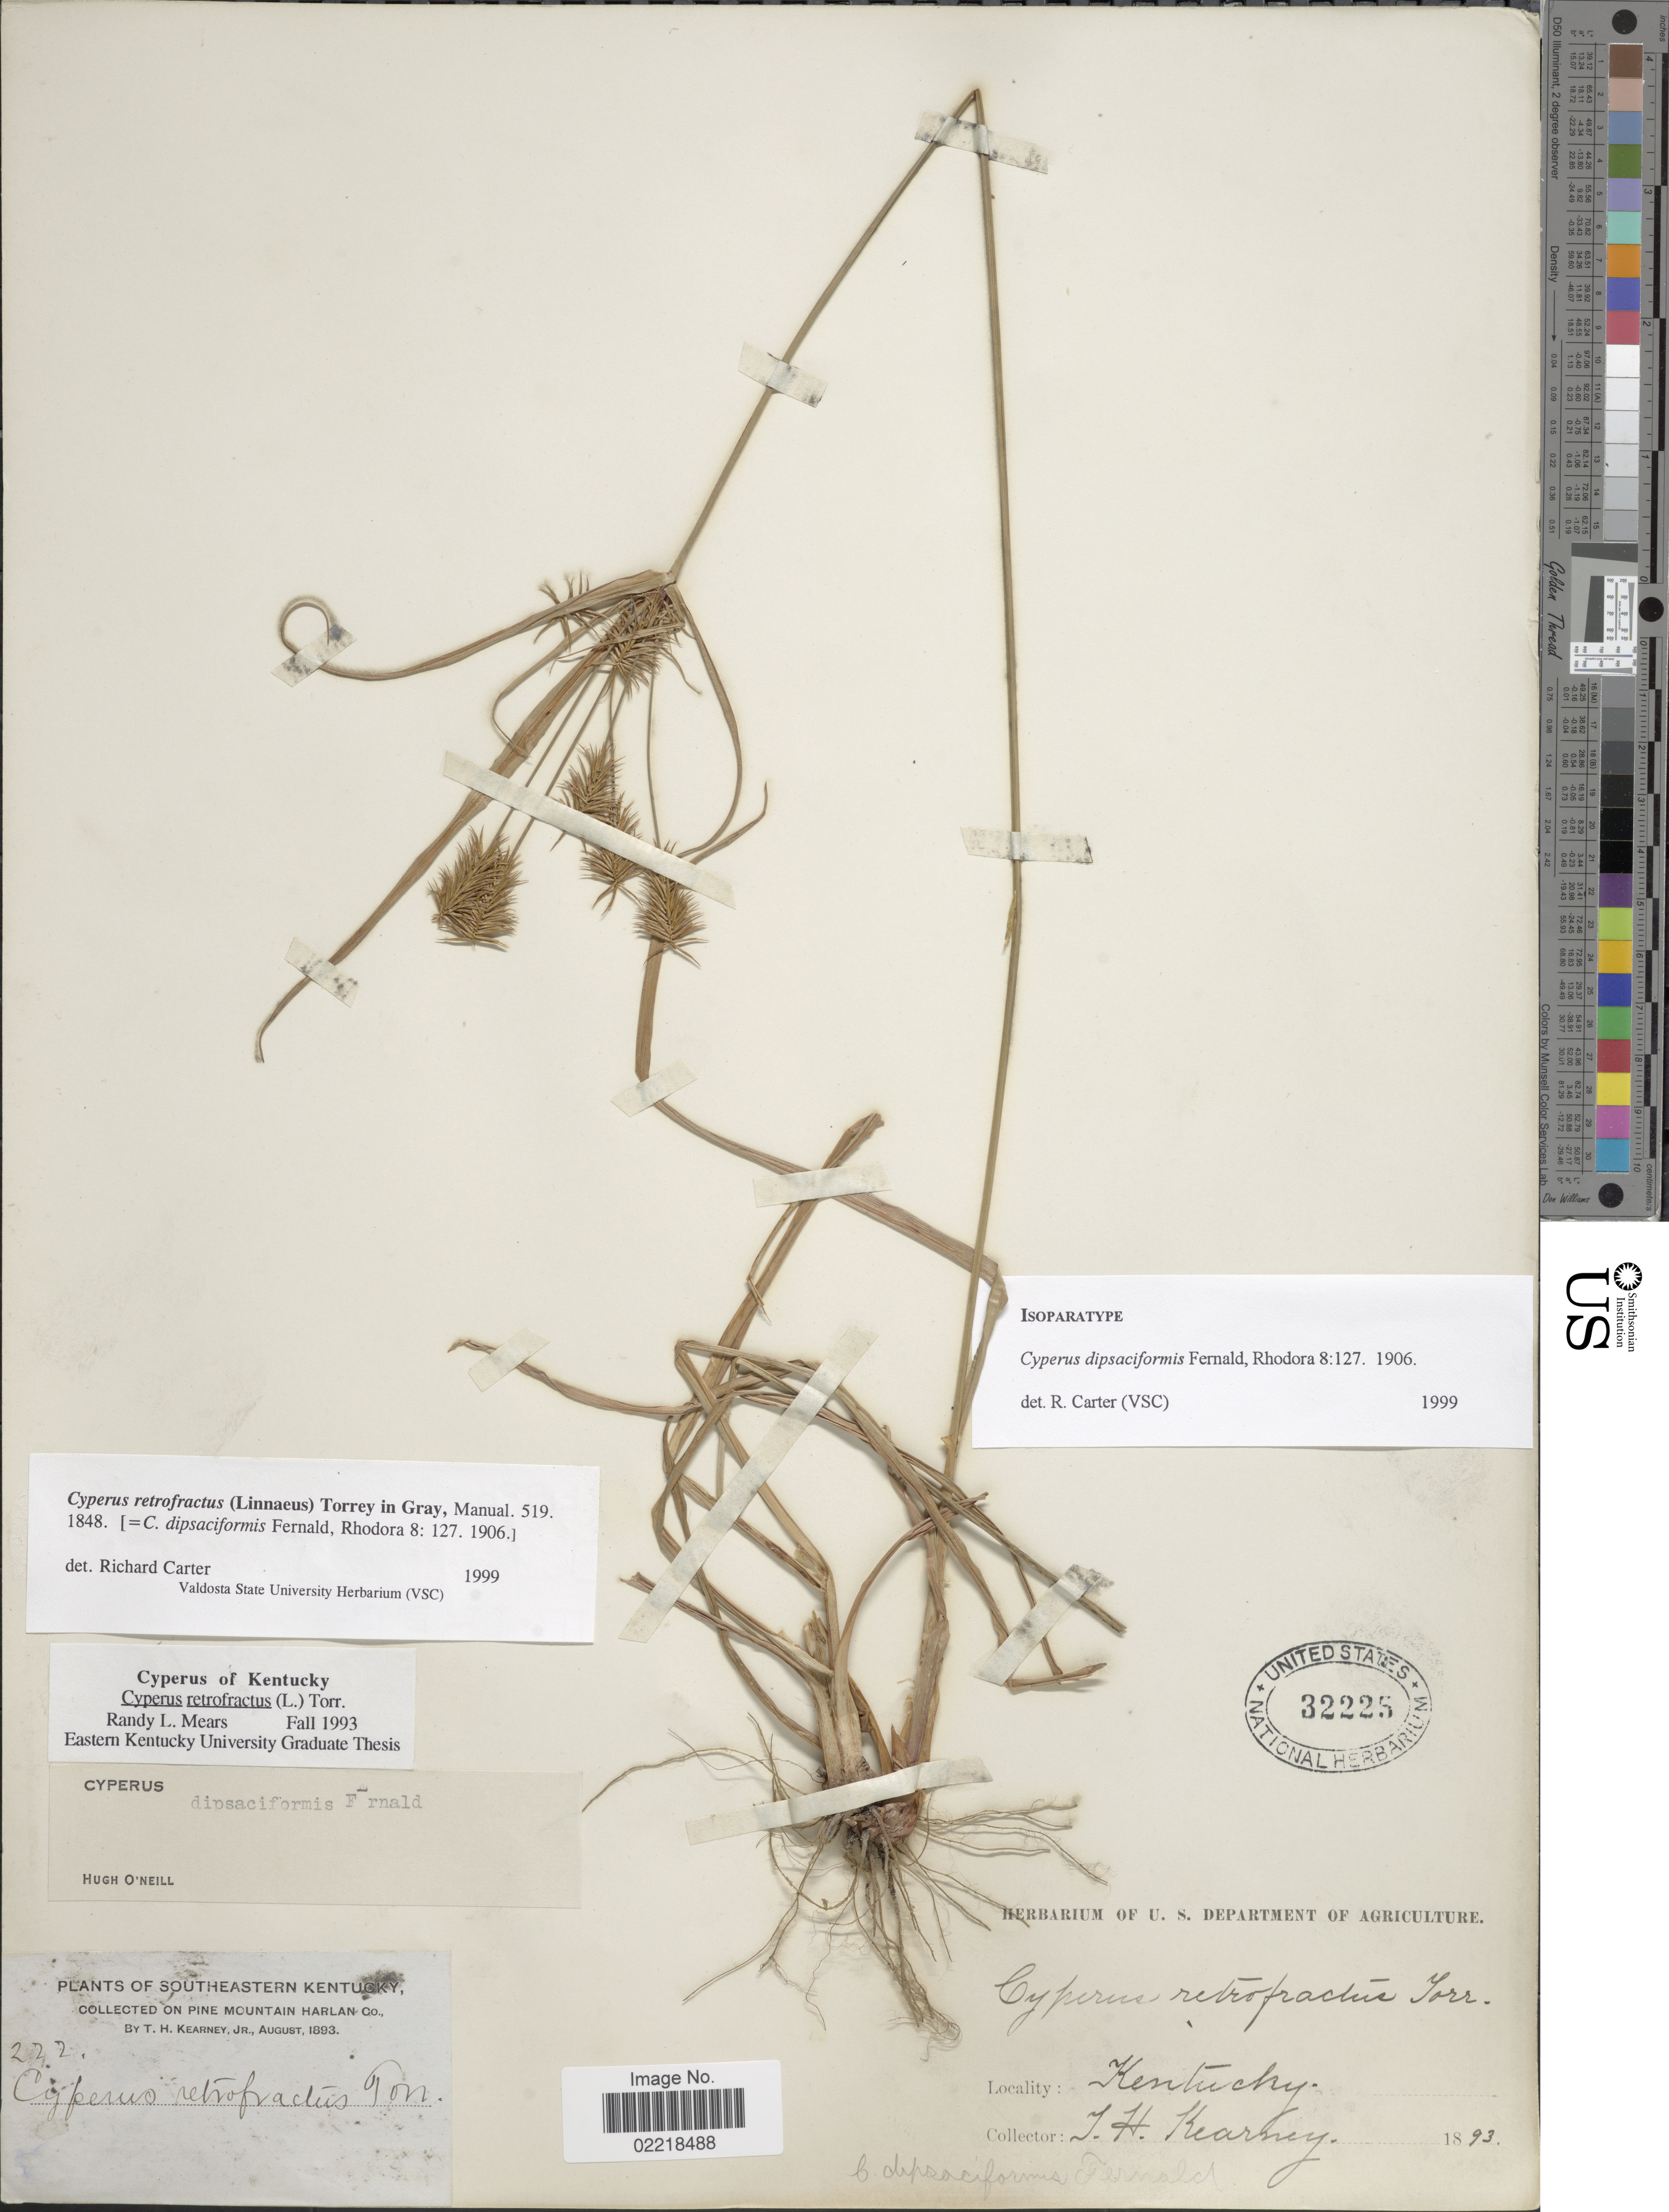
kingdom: Plantae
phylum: Tracheophyta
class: Liliopsida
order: Poales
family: Cyperaceae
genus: Cyperus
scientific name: Cyperus retrofractus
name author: (L.) Torr.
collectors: T. H. Kearney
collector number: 222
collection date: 1893-08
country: United States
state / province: Kentucky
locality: Southeastern Kentucky, on Pine Mountain Harlan Co.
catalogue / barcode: US 32225